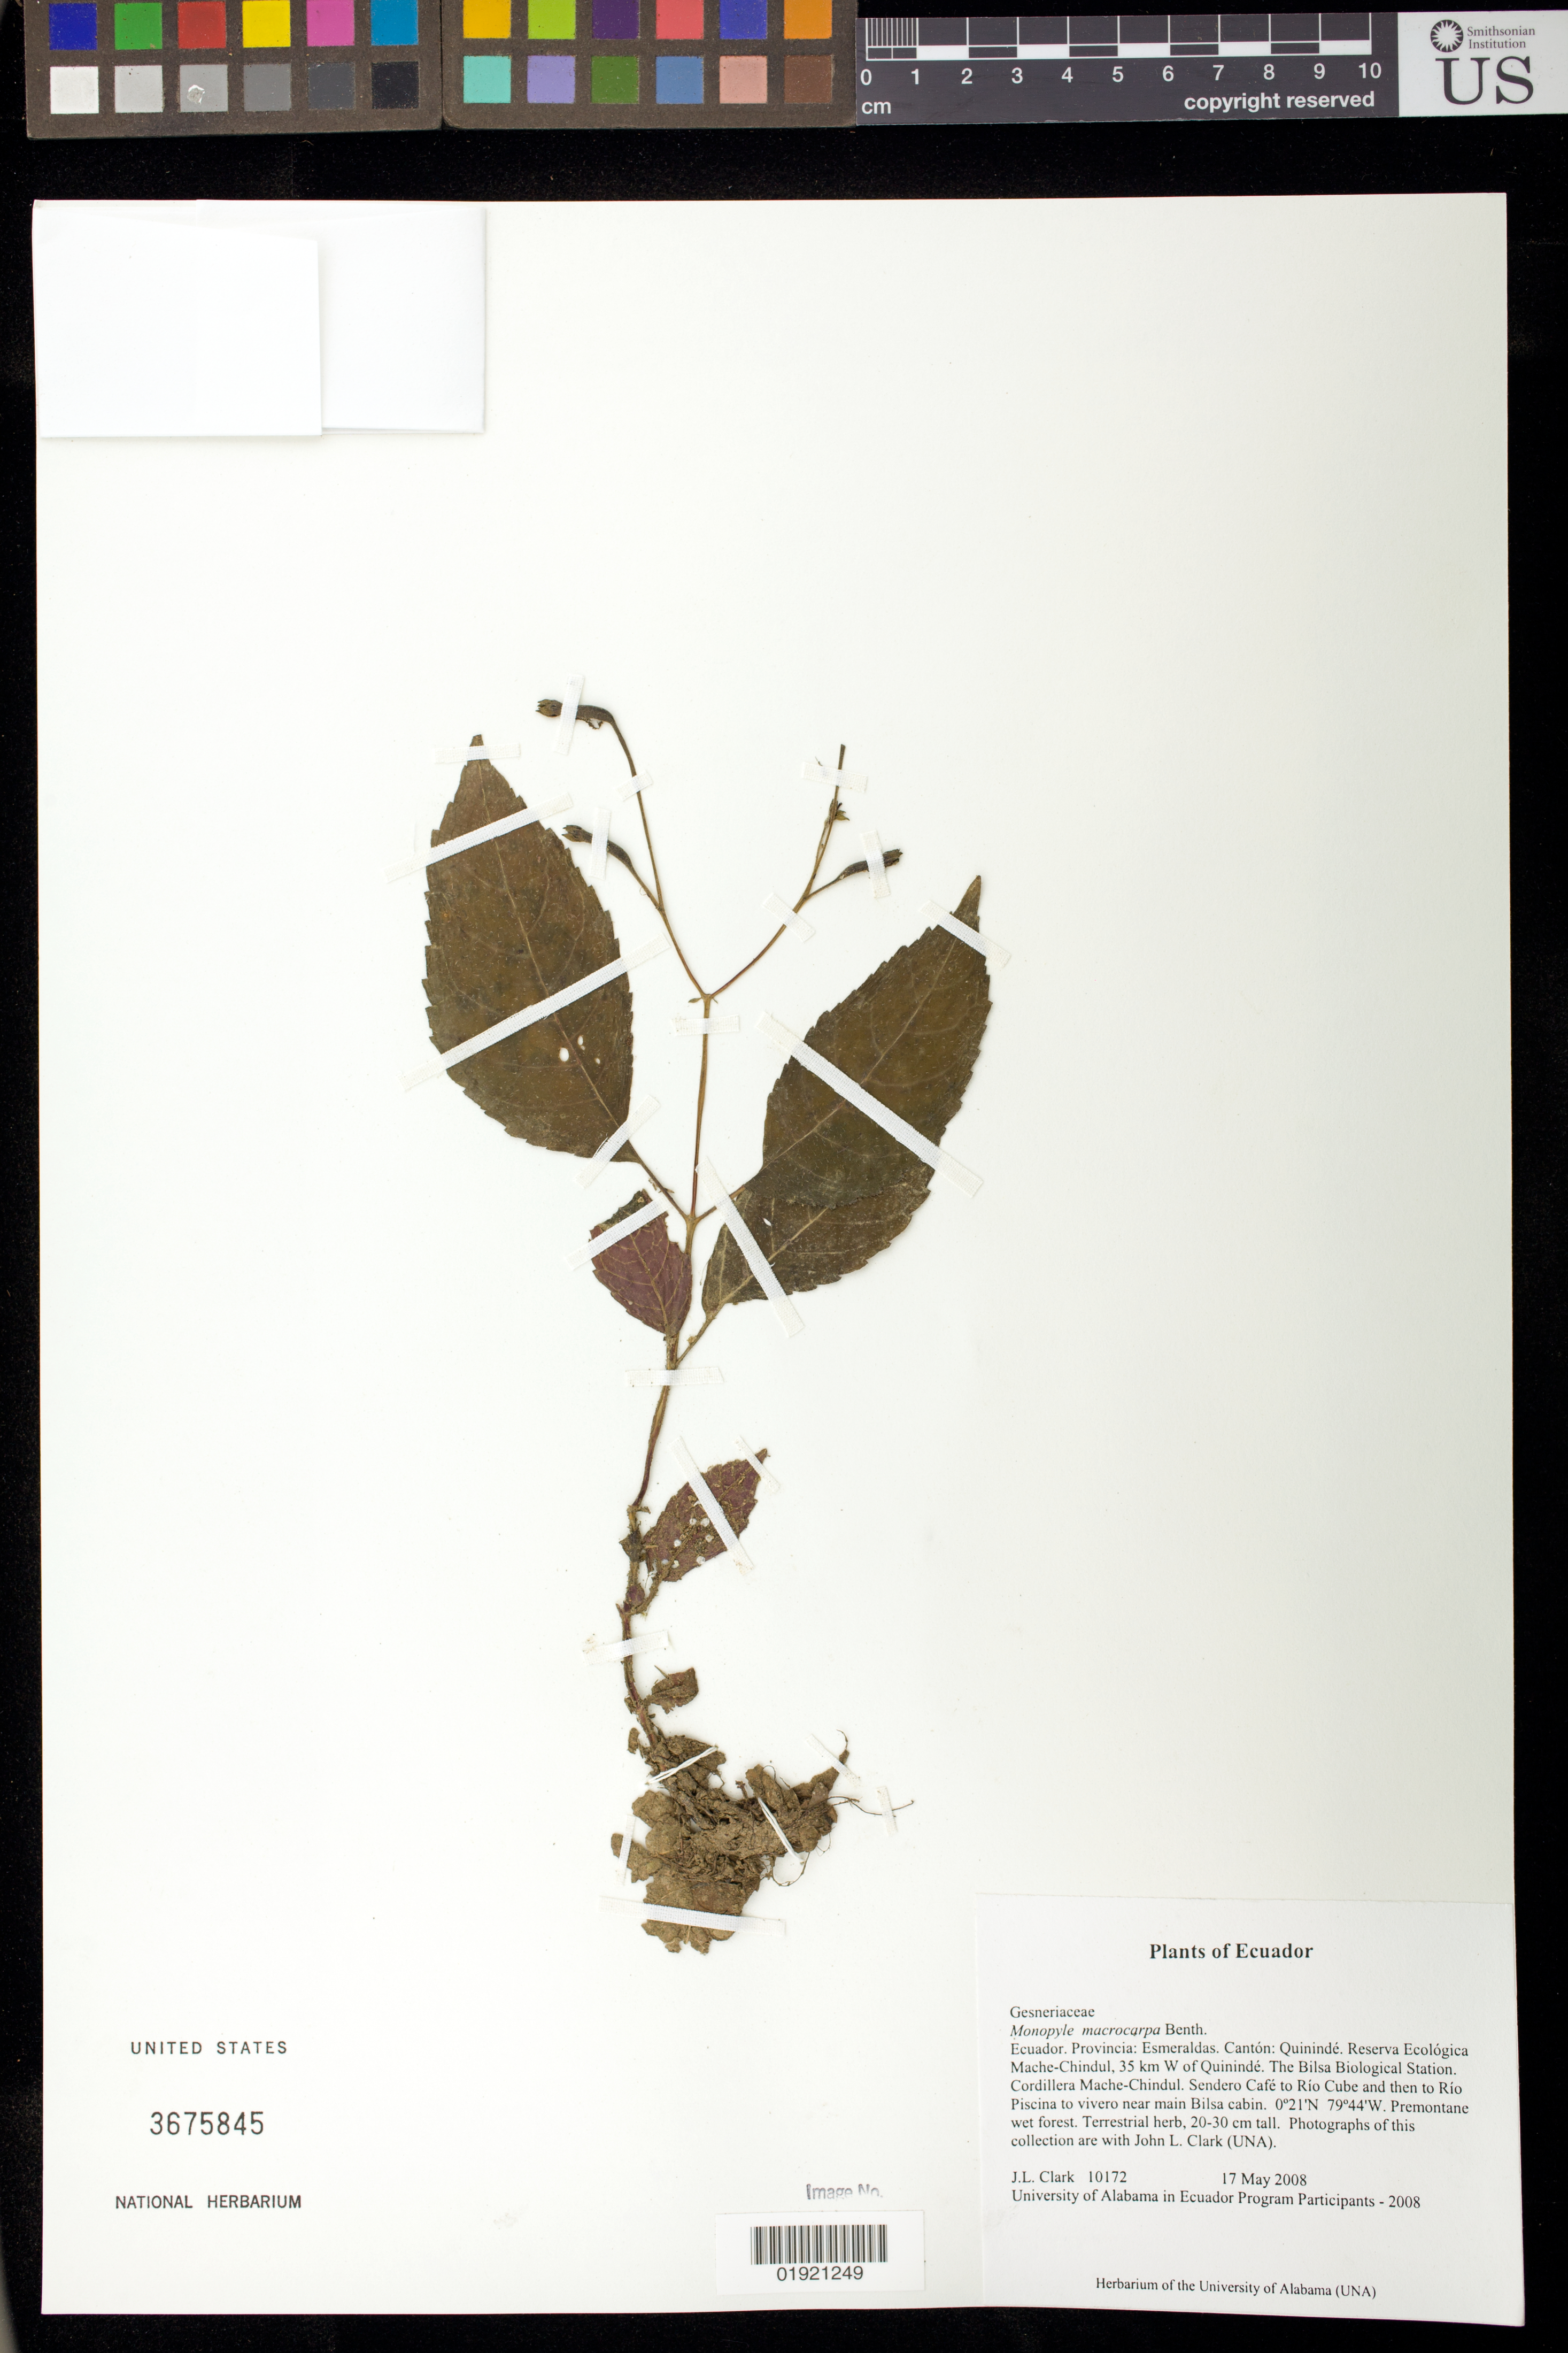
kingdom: Plantae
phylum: Tracheophyta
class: Magnoliopsida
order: Lamiales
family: Gesneriaceae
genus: Monopyle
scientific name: Monopyle chocoensis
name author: Keene & J.L. Clark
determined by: Clark, J. L., (SEL), The Marie Selby Botanical Garden (UNITED STATES)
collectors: J. L. Clark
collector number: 10172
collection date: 2008-05-17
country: Ecuador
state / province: Esmeraldas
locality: Canton: Quininde. Reserva Ecologica Mache-Chindul, 35 km W of Quininde. The Bilsa Biological Station. Cordillera Mache-Chindul. Sendero Cafe to Rio Cube and then to Rio Piscina to vivero near main Bilsa cabin.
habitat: Premontane wet forest.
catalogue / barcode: US 3675845